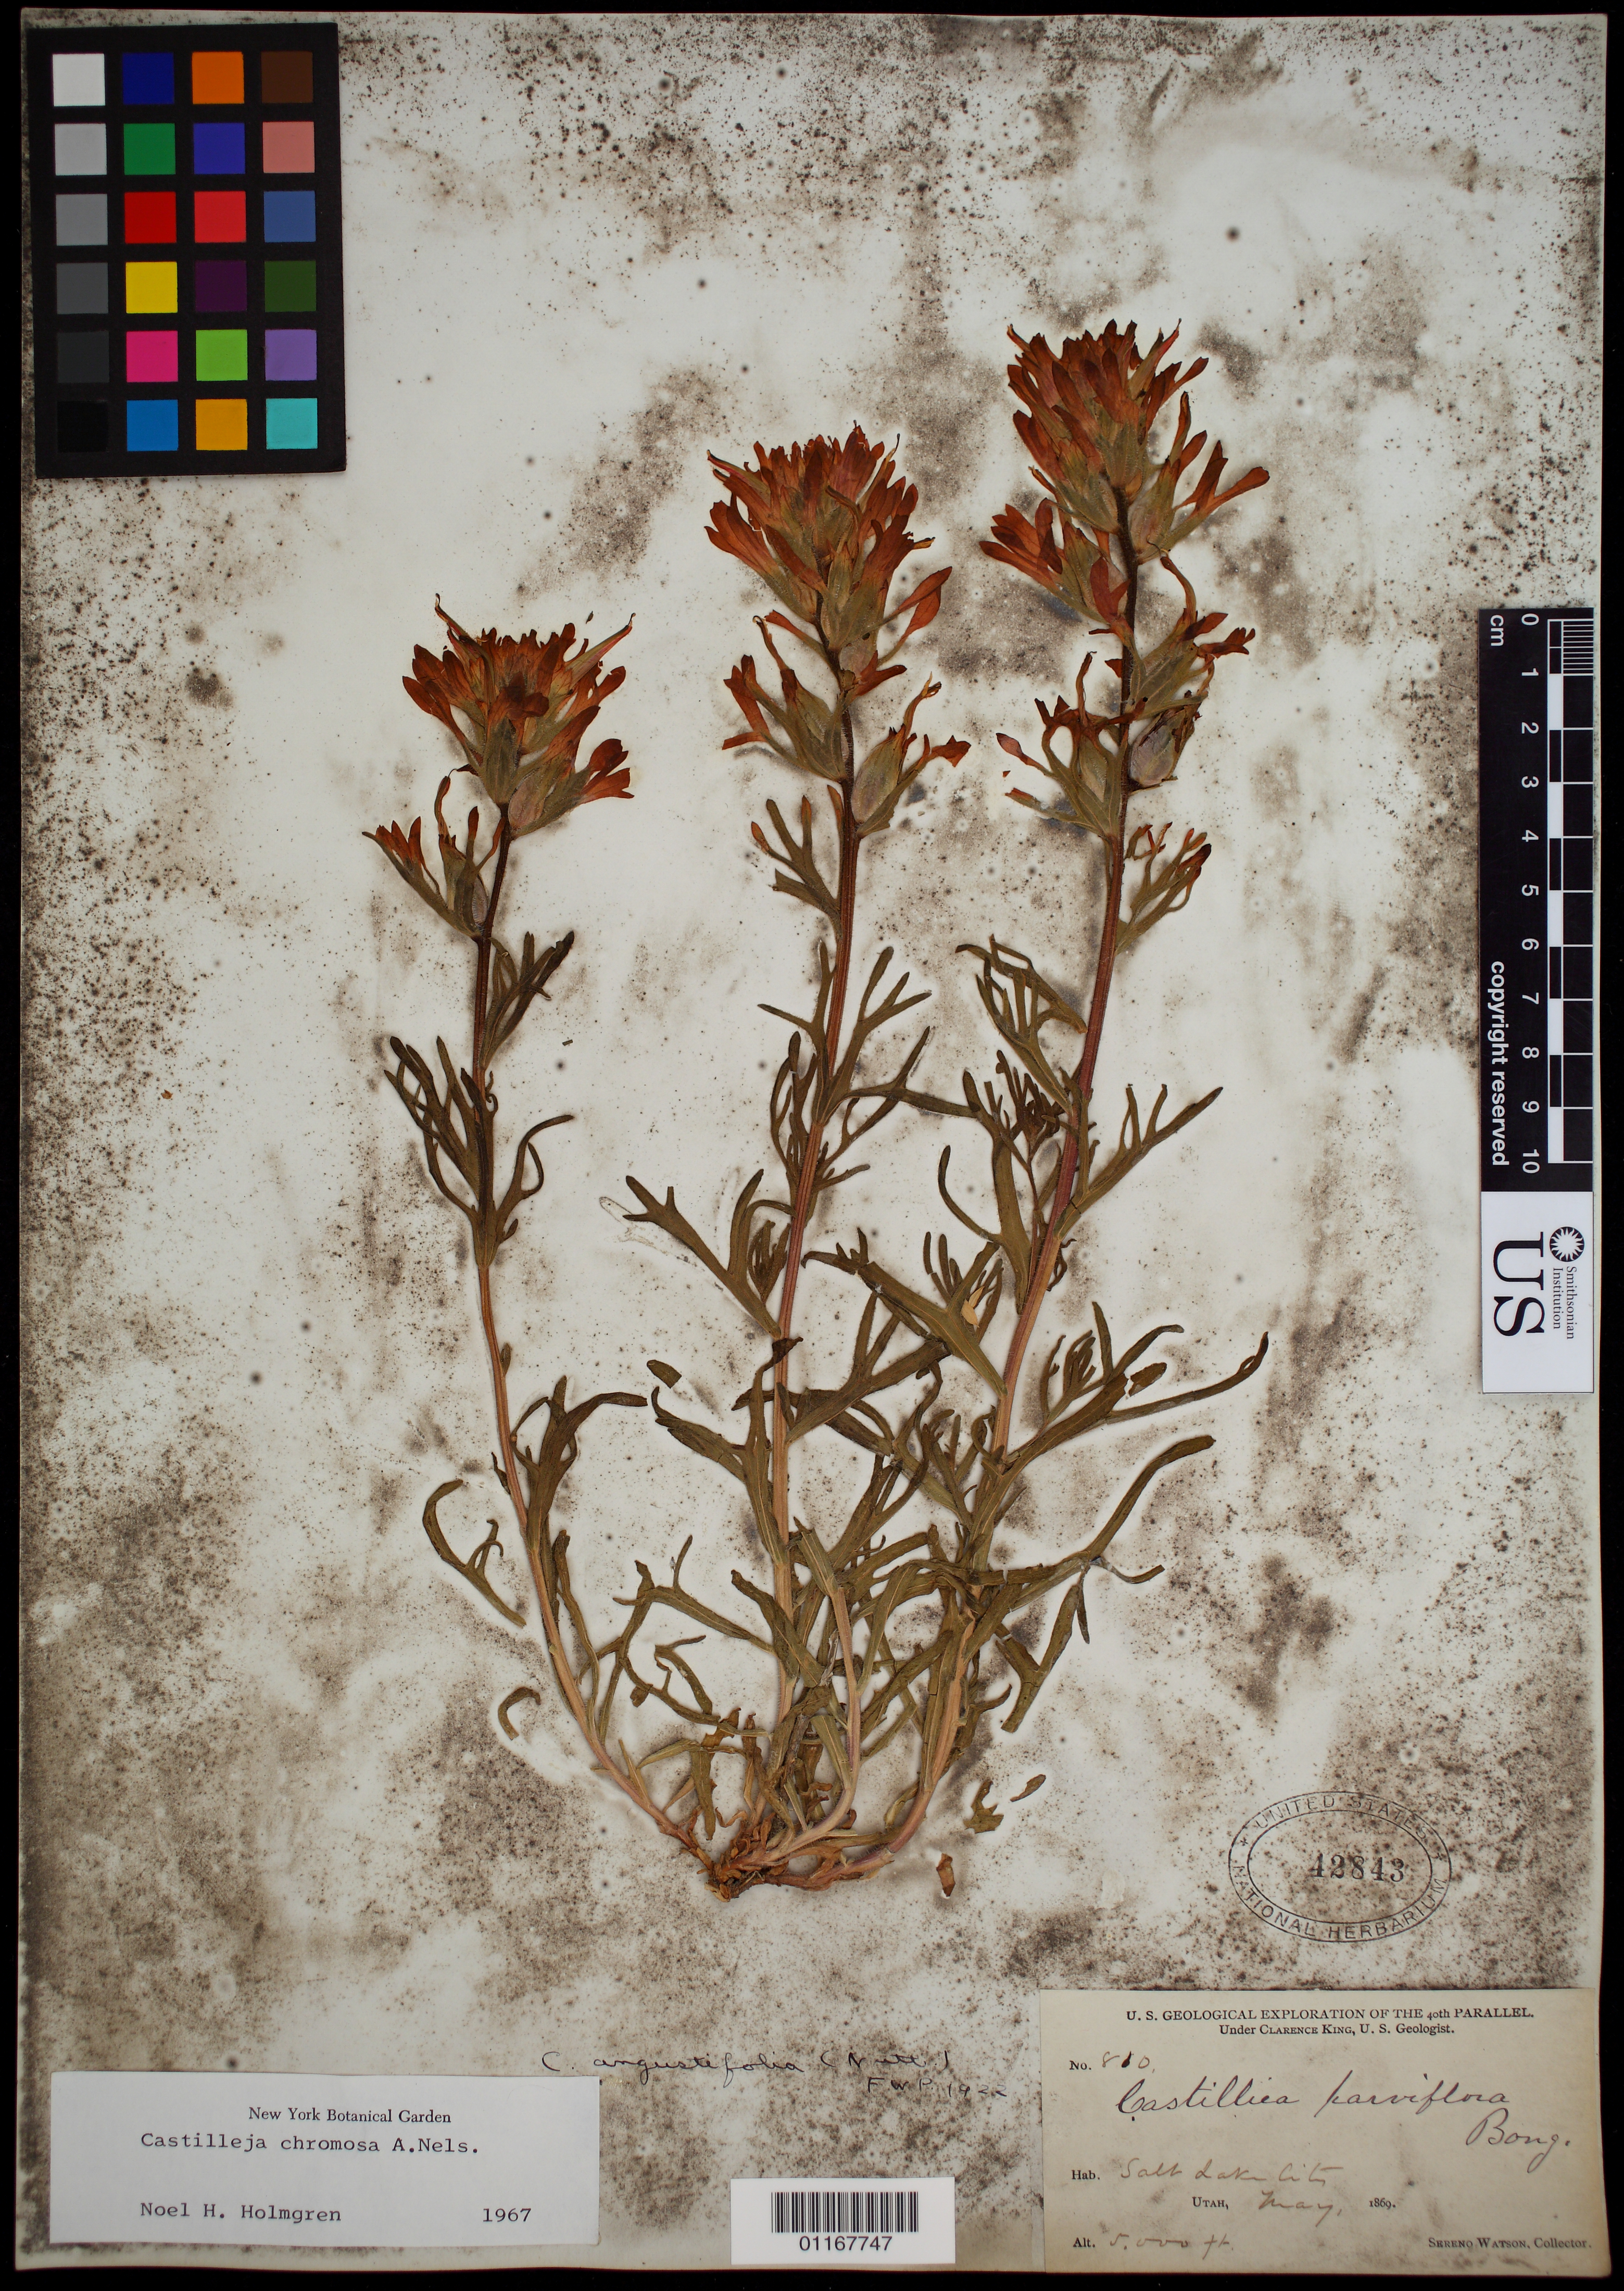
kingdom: Plantae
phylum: Tracheophyta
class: Magnoliopsida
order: Lamiales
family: Orobanchaceae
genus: Castilleja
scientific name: Castilleja chromosa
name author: A. Nelson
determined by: Holmgren, N. H., (NY), New York Botanical Garden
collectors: S. Watson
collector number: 880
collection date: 1869-05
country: United States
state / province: Utah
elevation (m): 1524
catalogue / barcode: US 42843